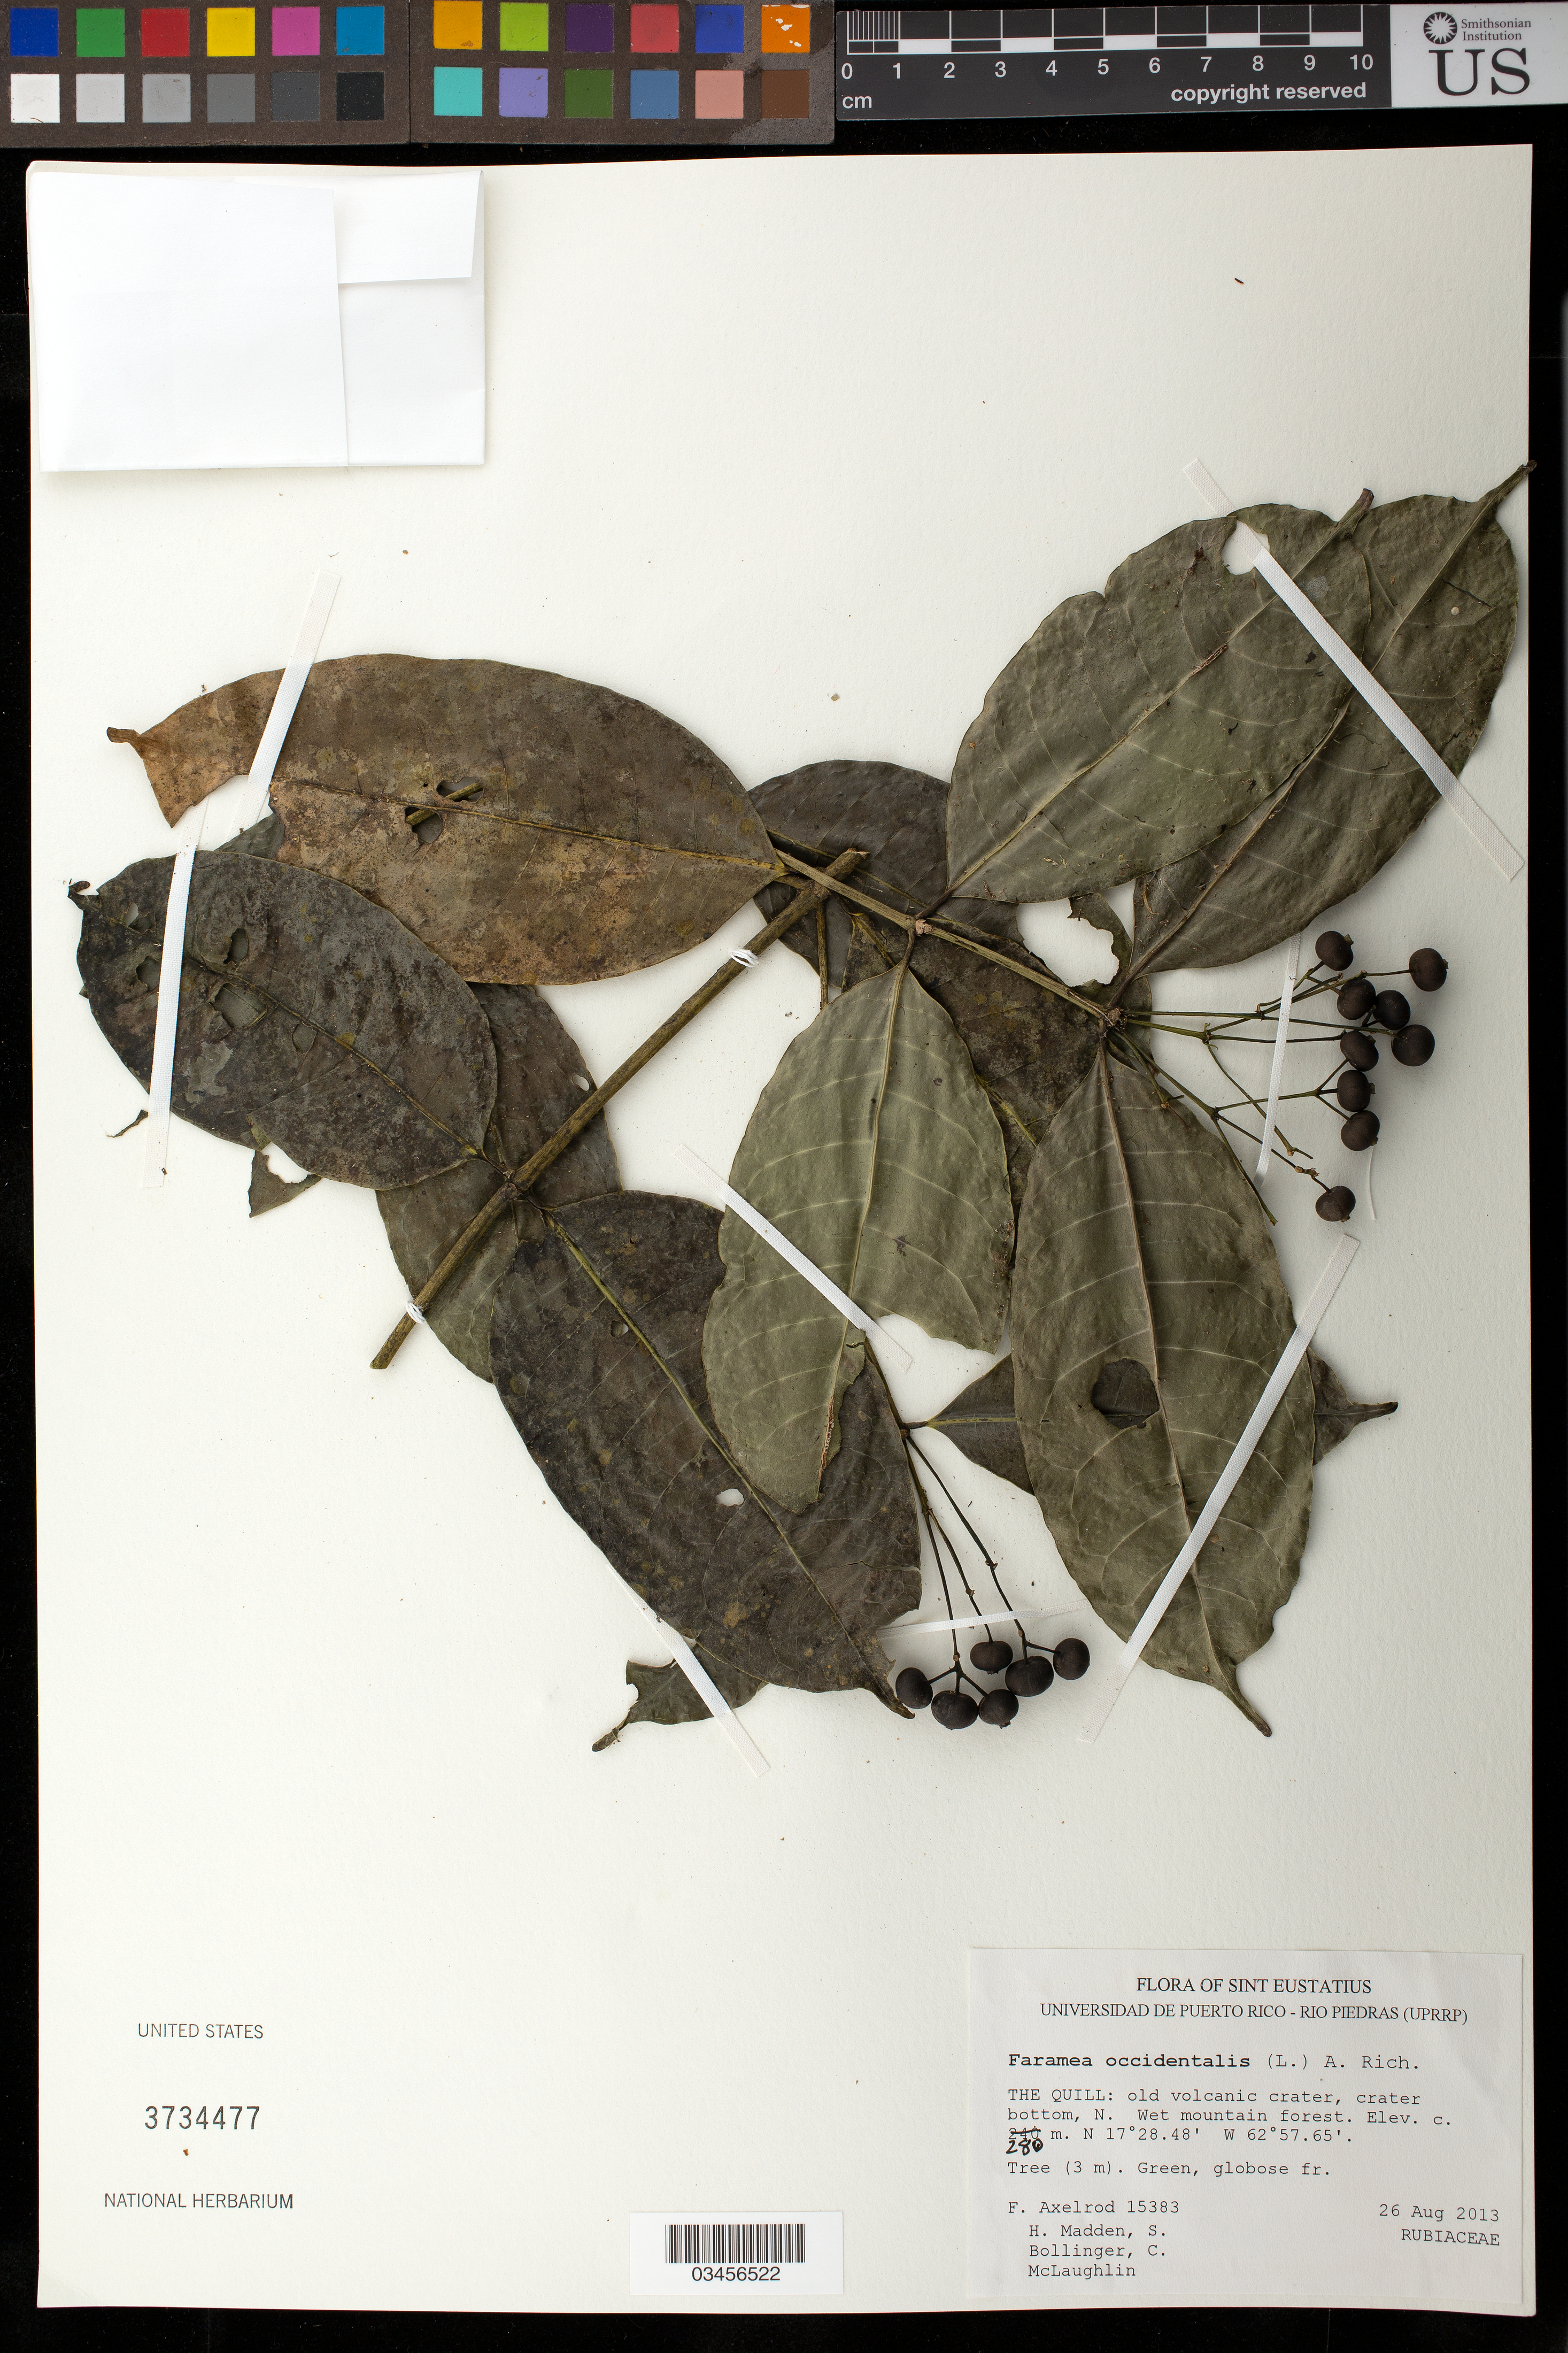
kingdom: Plantae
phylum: Tracheophyta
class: Magnoliopsida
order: Gentianales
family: Rubiaceae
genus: Faramea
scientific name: Faramea occidentalis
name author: (L.) A. Rich.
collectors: F. S. Axelrod, H. Madden, S. Bollinger & C. McLaughlin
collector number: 15383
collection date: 2013-08-26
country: Netherlands Antilles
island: Sint Eustatius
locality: The Quill: old volcanic crater, crater bottom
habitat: Wet mountain forest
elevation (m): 280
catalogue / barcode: US 3734477